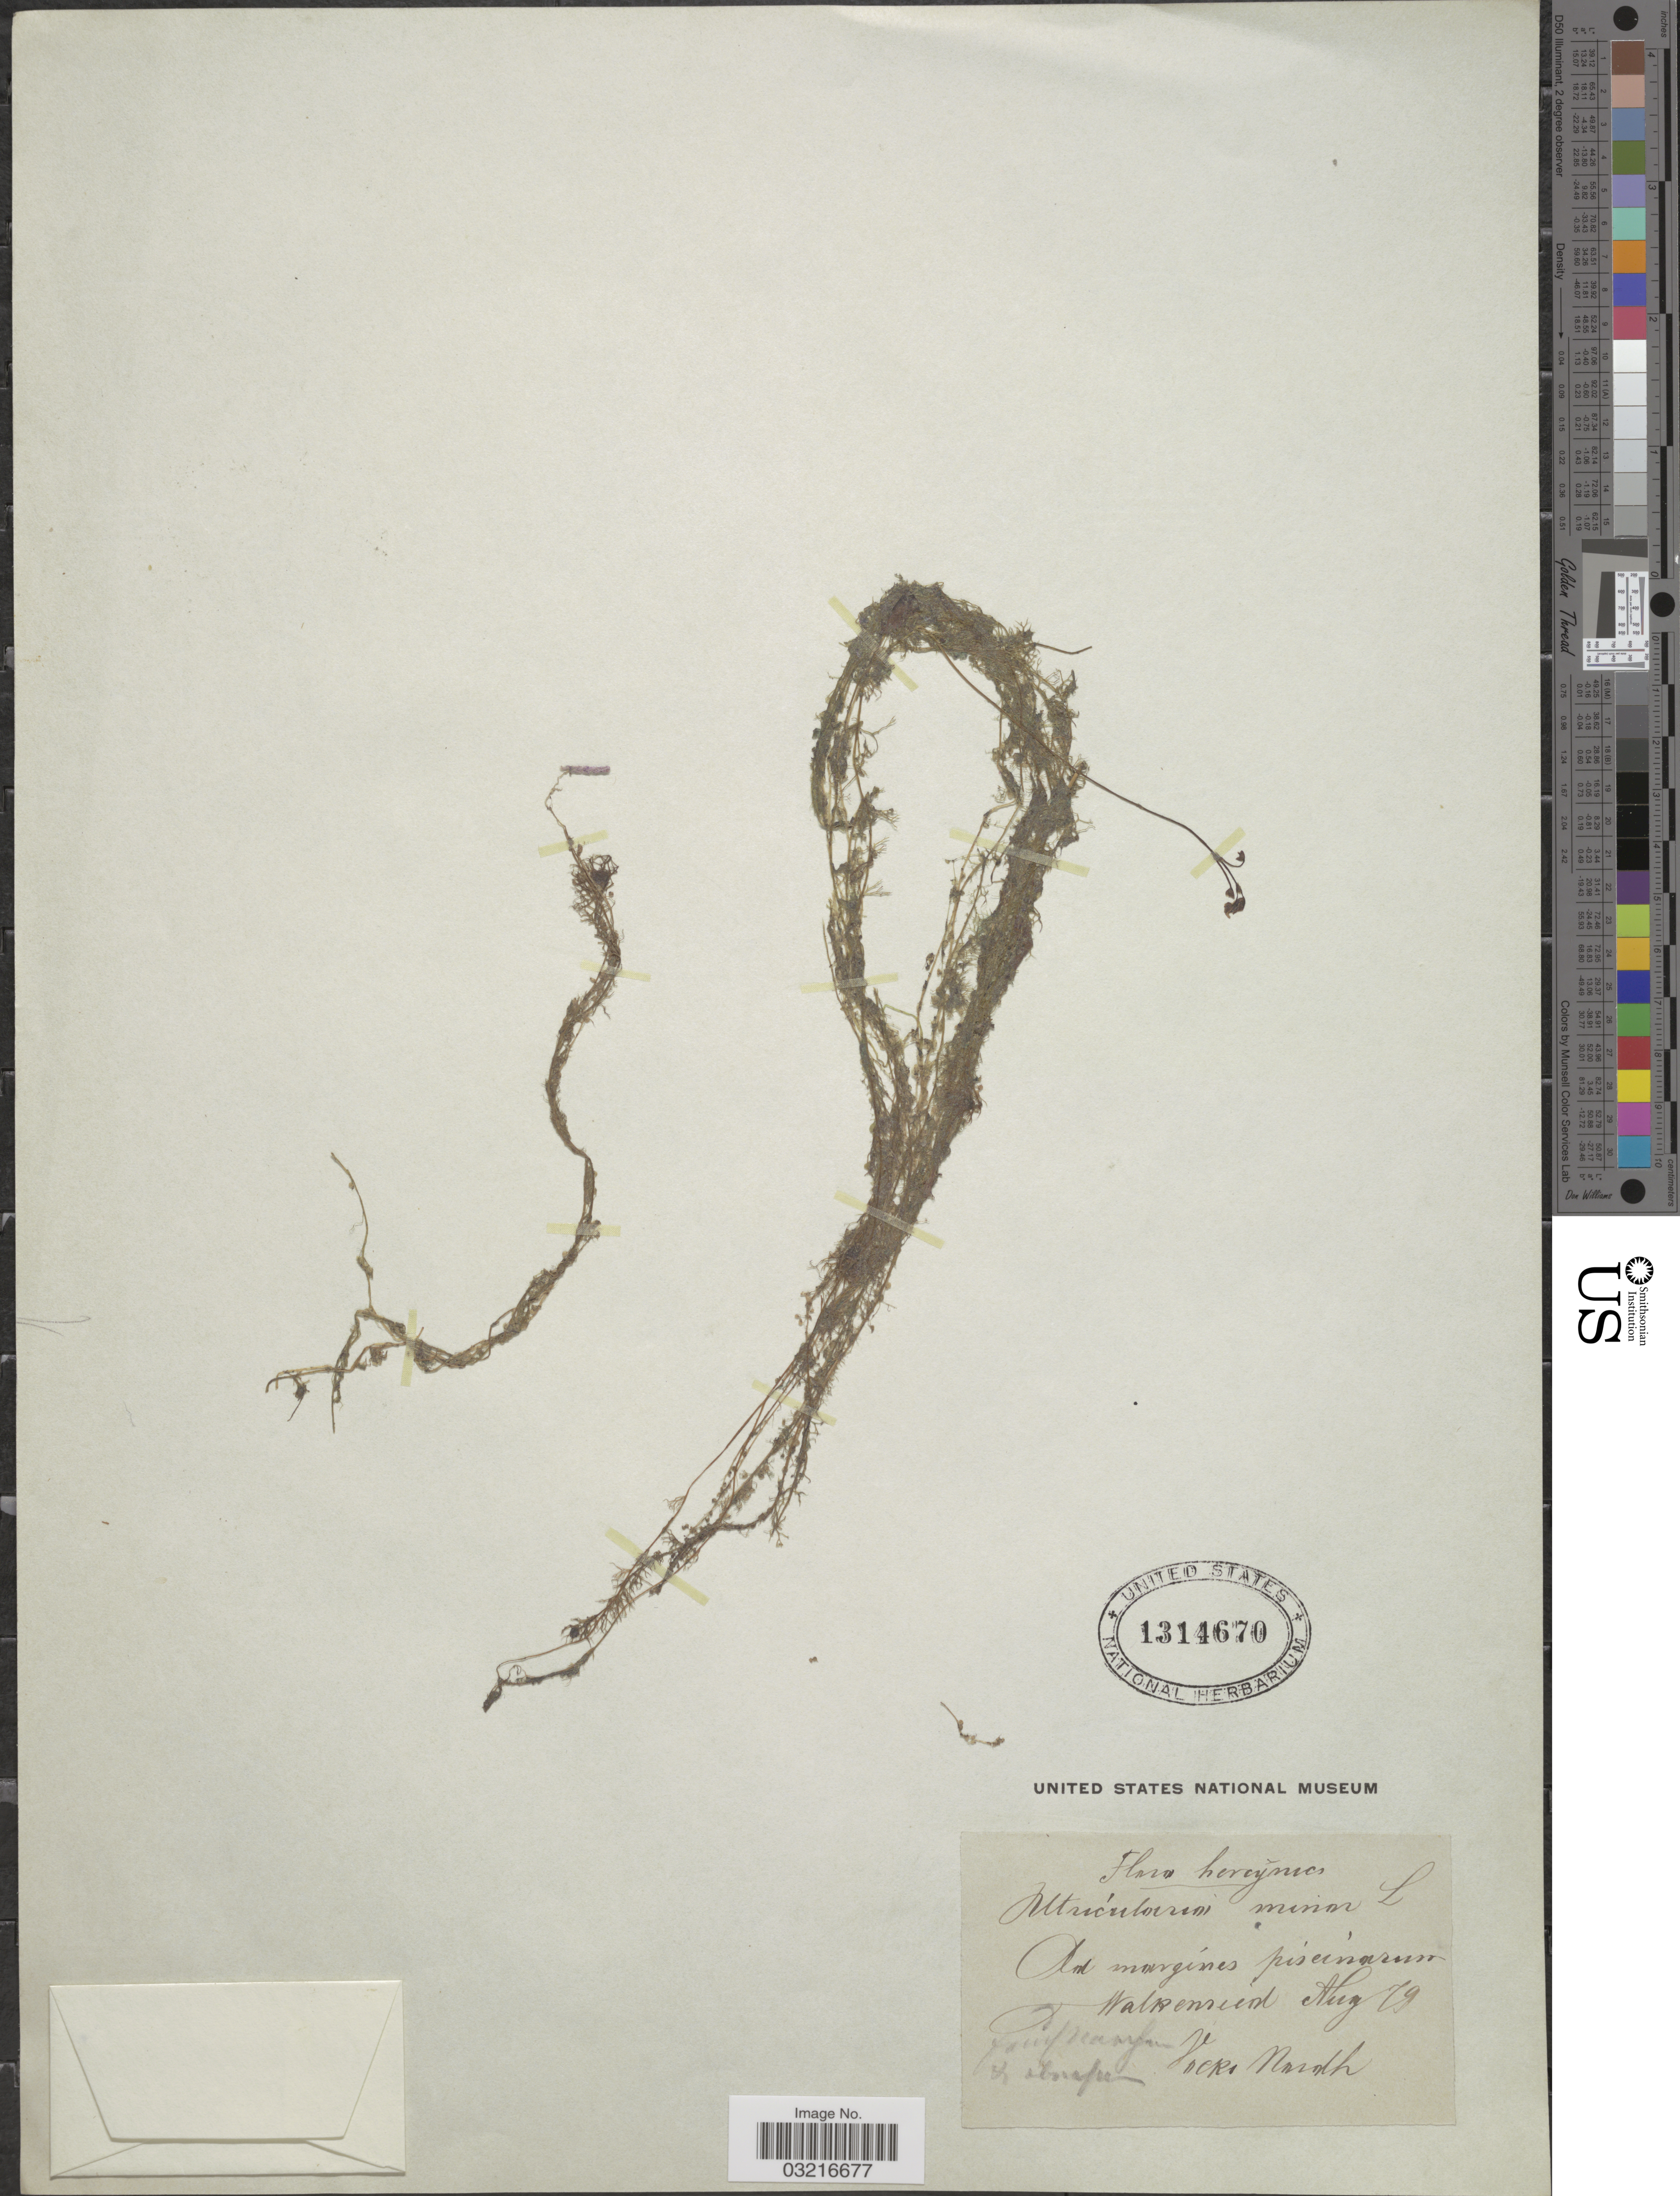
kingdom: Plantae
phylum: Tracheophyta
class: Magnoliopsida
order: Lamiales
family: Lentibulariaceae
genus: Utricularia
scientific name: Utricularia minor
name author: L.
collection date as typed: Transcribed d/m/y: /8/79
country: Germany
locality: Hercynia, Ad margines piseinarum Walkensund. [interpreted]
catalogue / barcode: US 1314670